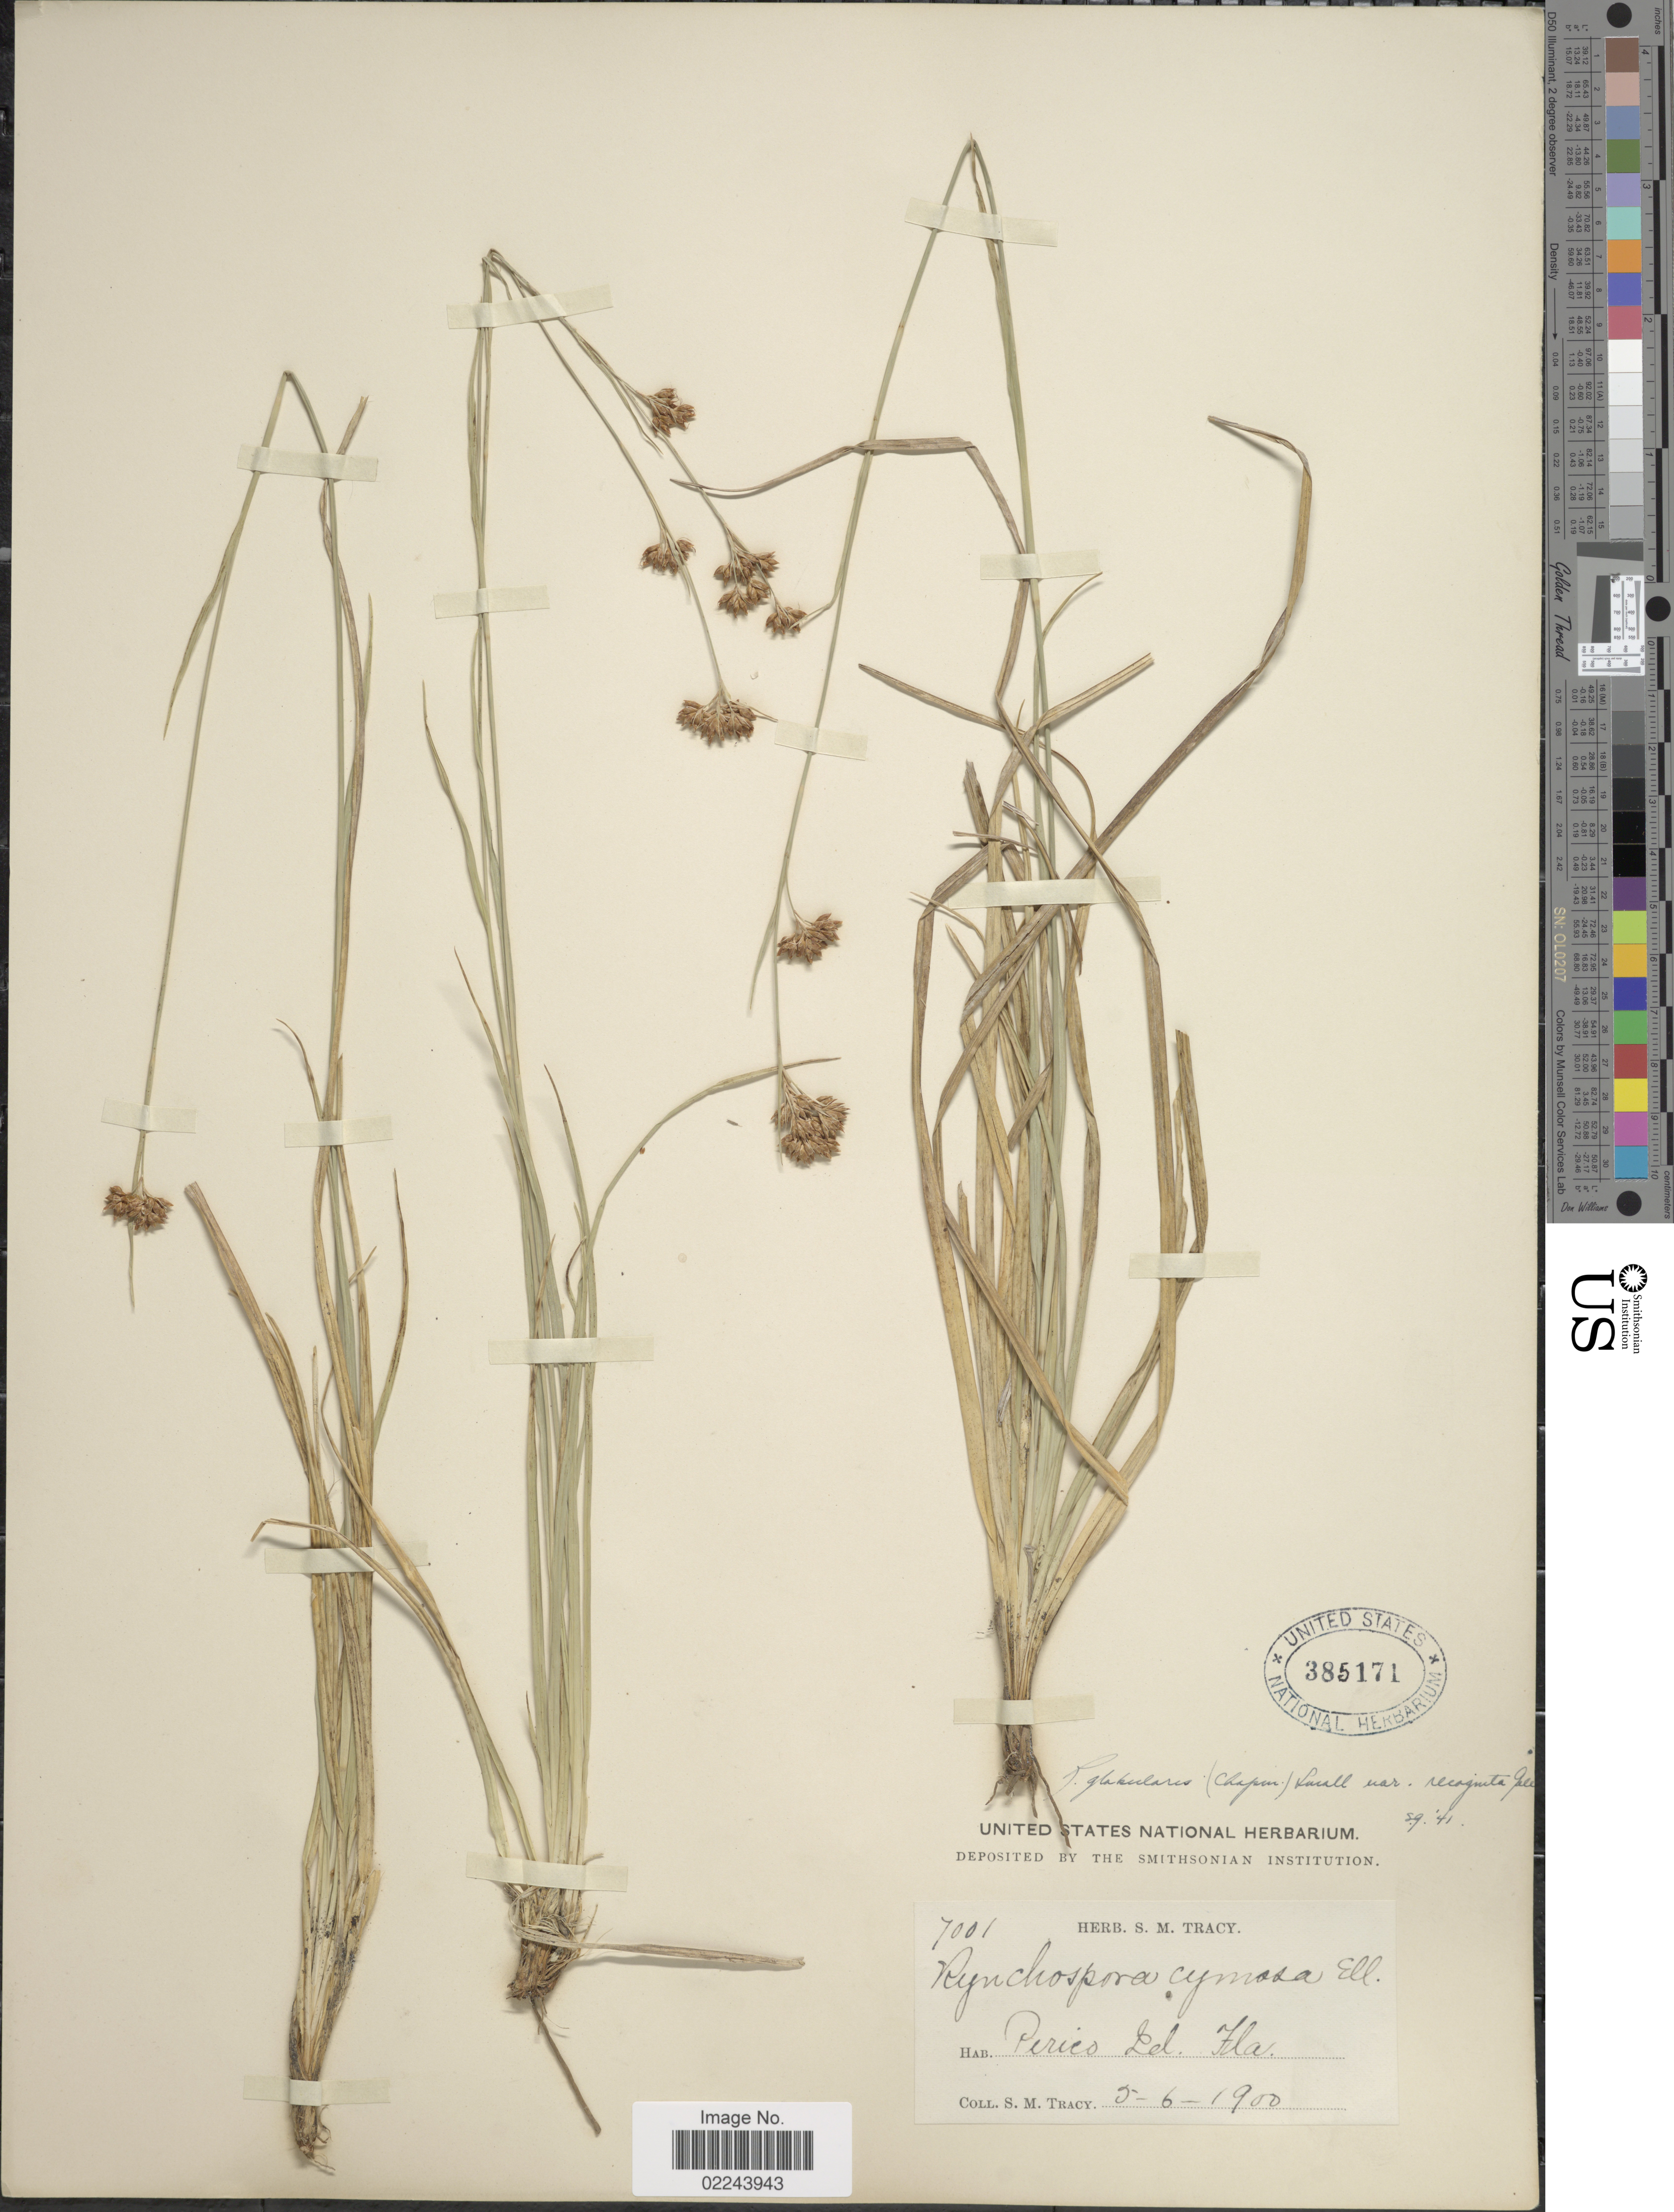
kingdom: Plantae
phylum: Tracheophyta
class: Liliopsida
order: Poales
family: Cyperaceae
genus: Rhynchospora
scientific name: Rhynchospora recognita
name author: (Gale) Kral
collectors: S. M. Tracy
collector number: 7001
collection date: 1900-05-06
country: United States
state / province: Florida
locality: Perico Id.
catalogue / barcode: US 385171